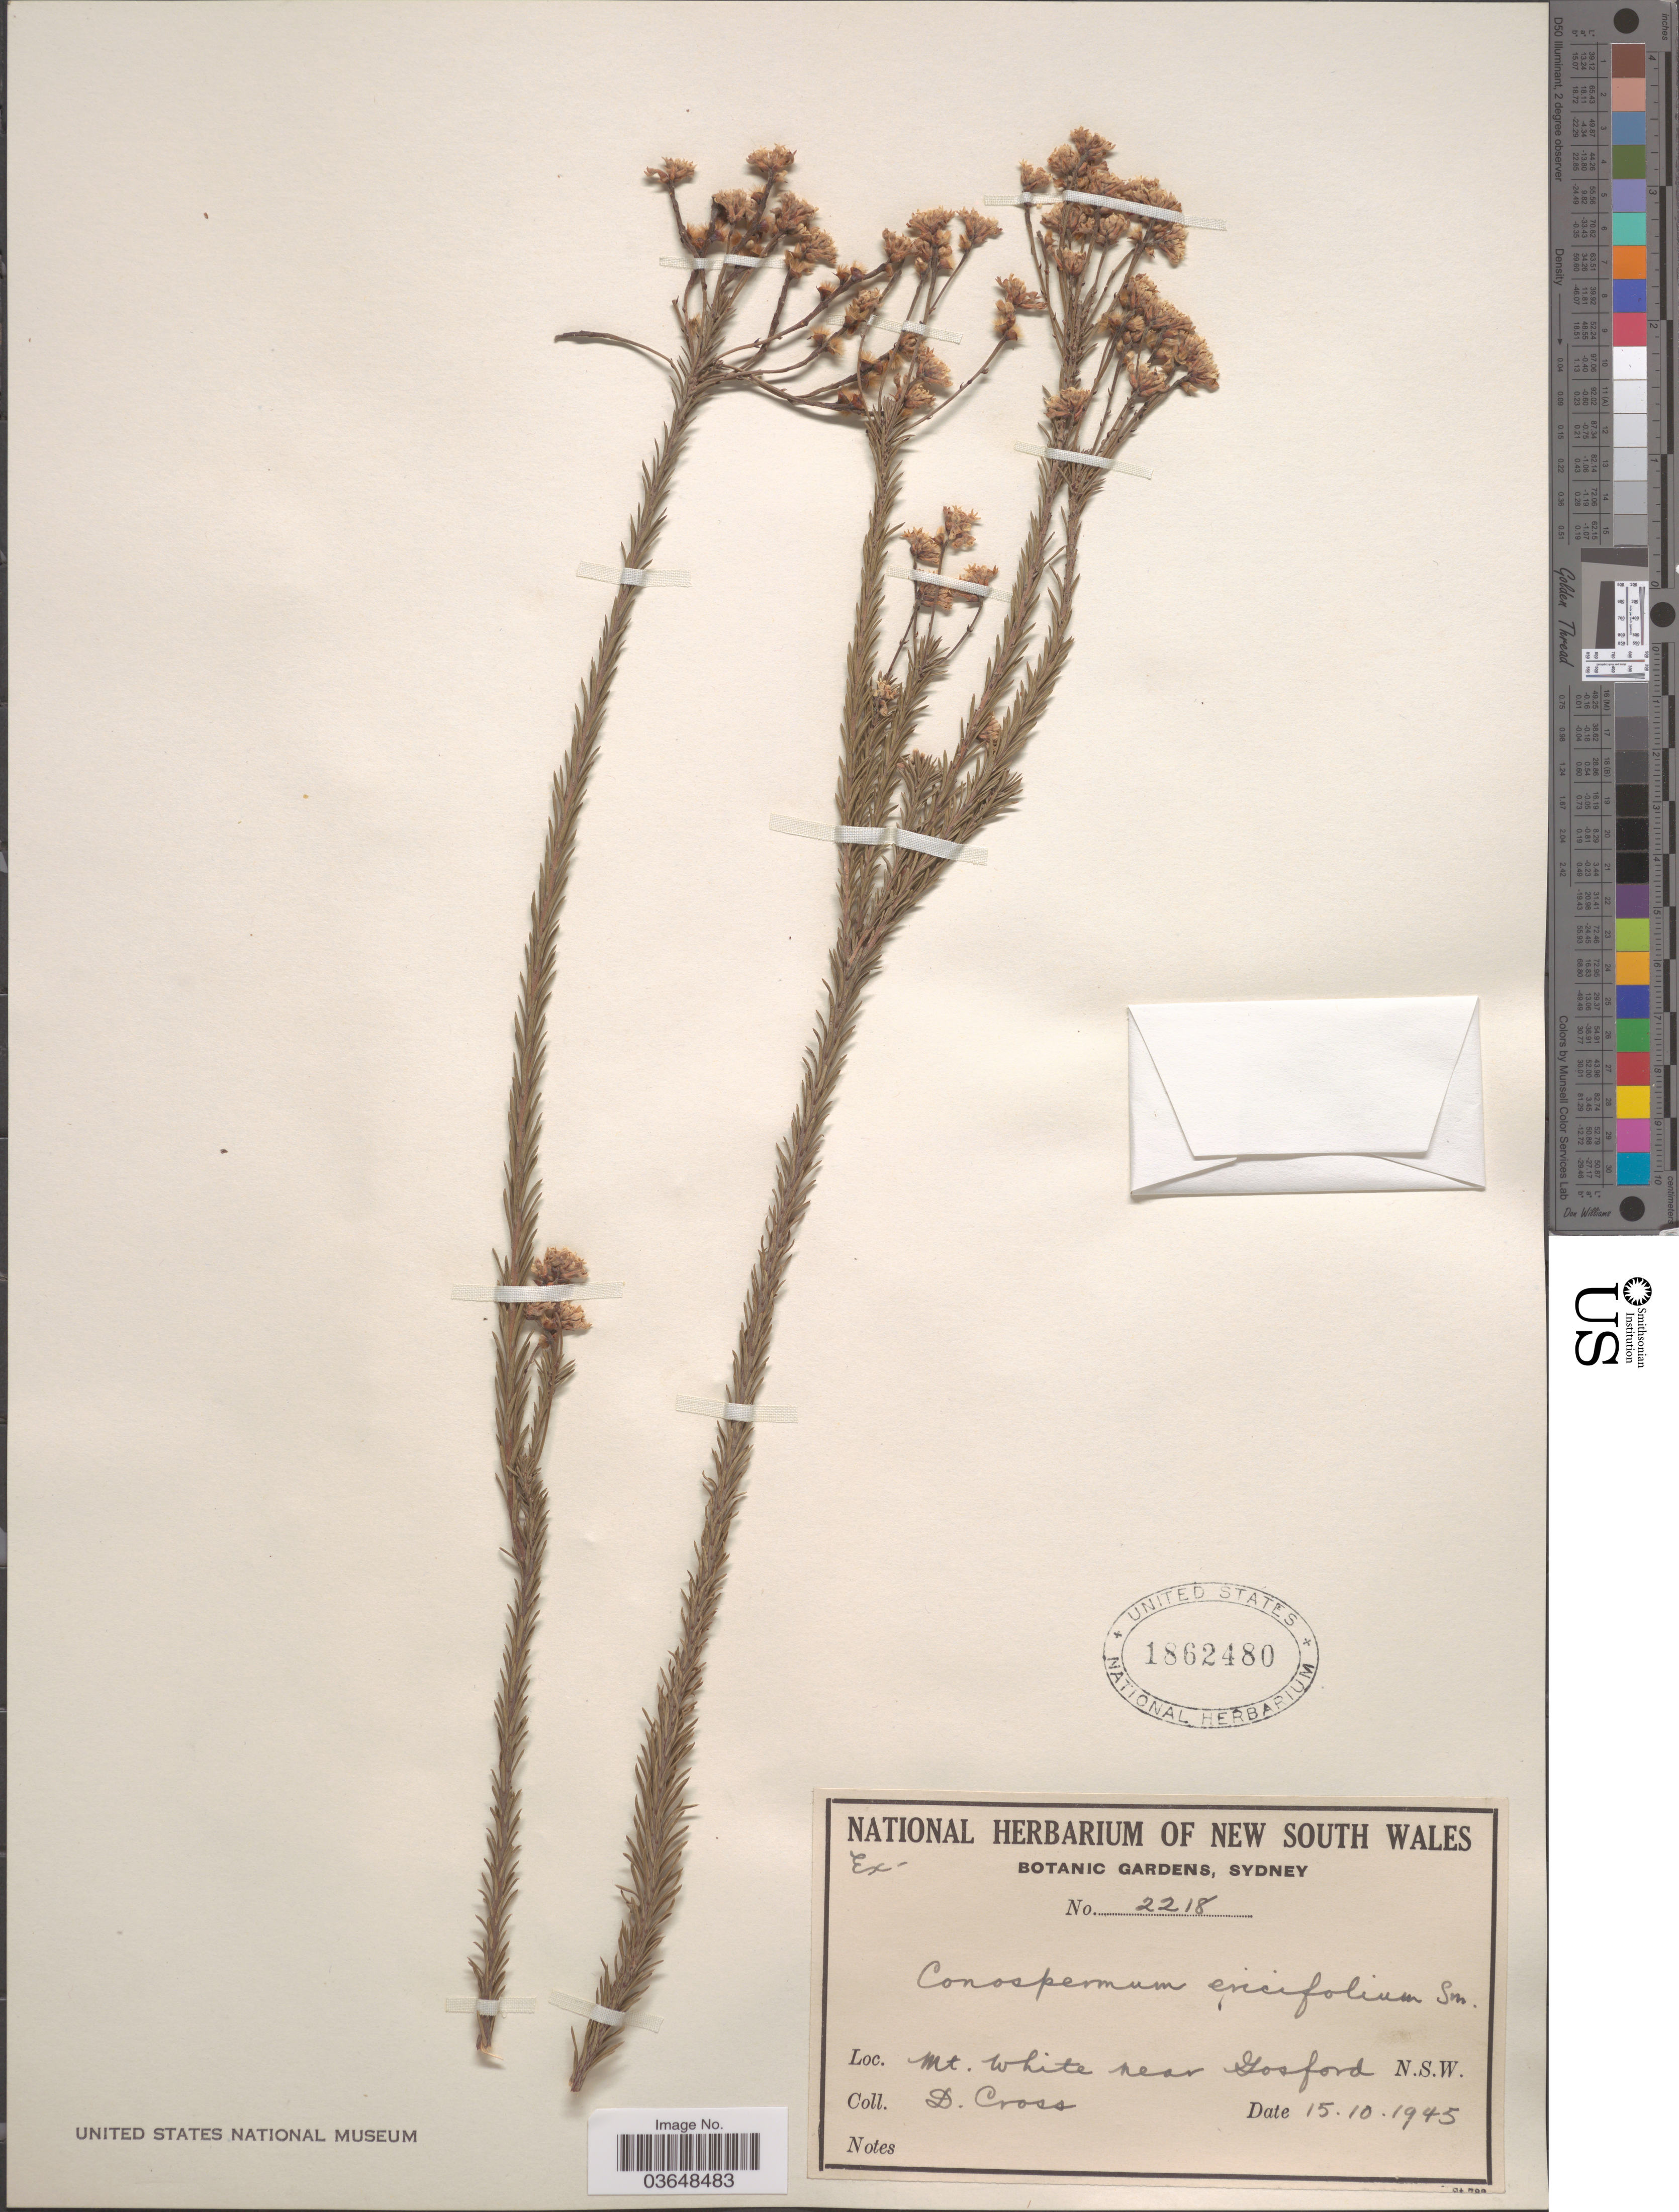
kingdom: Plantae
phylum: Tracheophyta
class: Magnoliopsida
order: Proteales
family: Proteaceae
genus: Conospermum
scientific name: Conospermum ericifolium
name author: Sm.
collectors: D. Cross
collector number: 2218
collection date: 1945-10-15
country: Australia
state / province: New South Wales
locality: Mt. White near Gosford.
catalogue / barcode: US 1862480